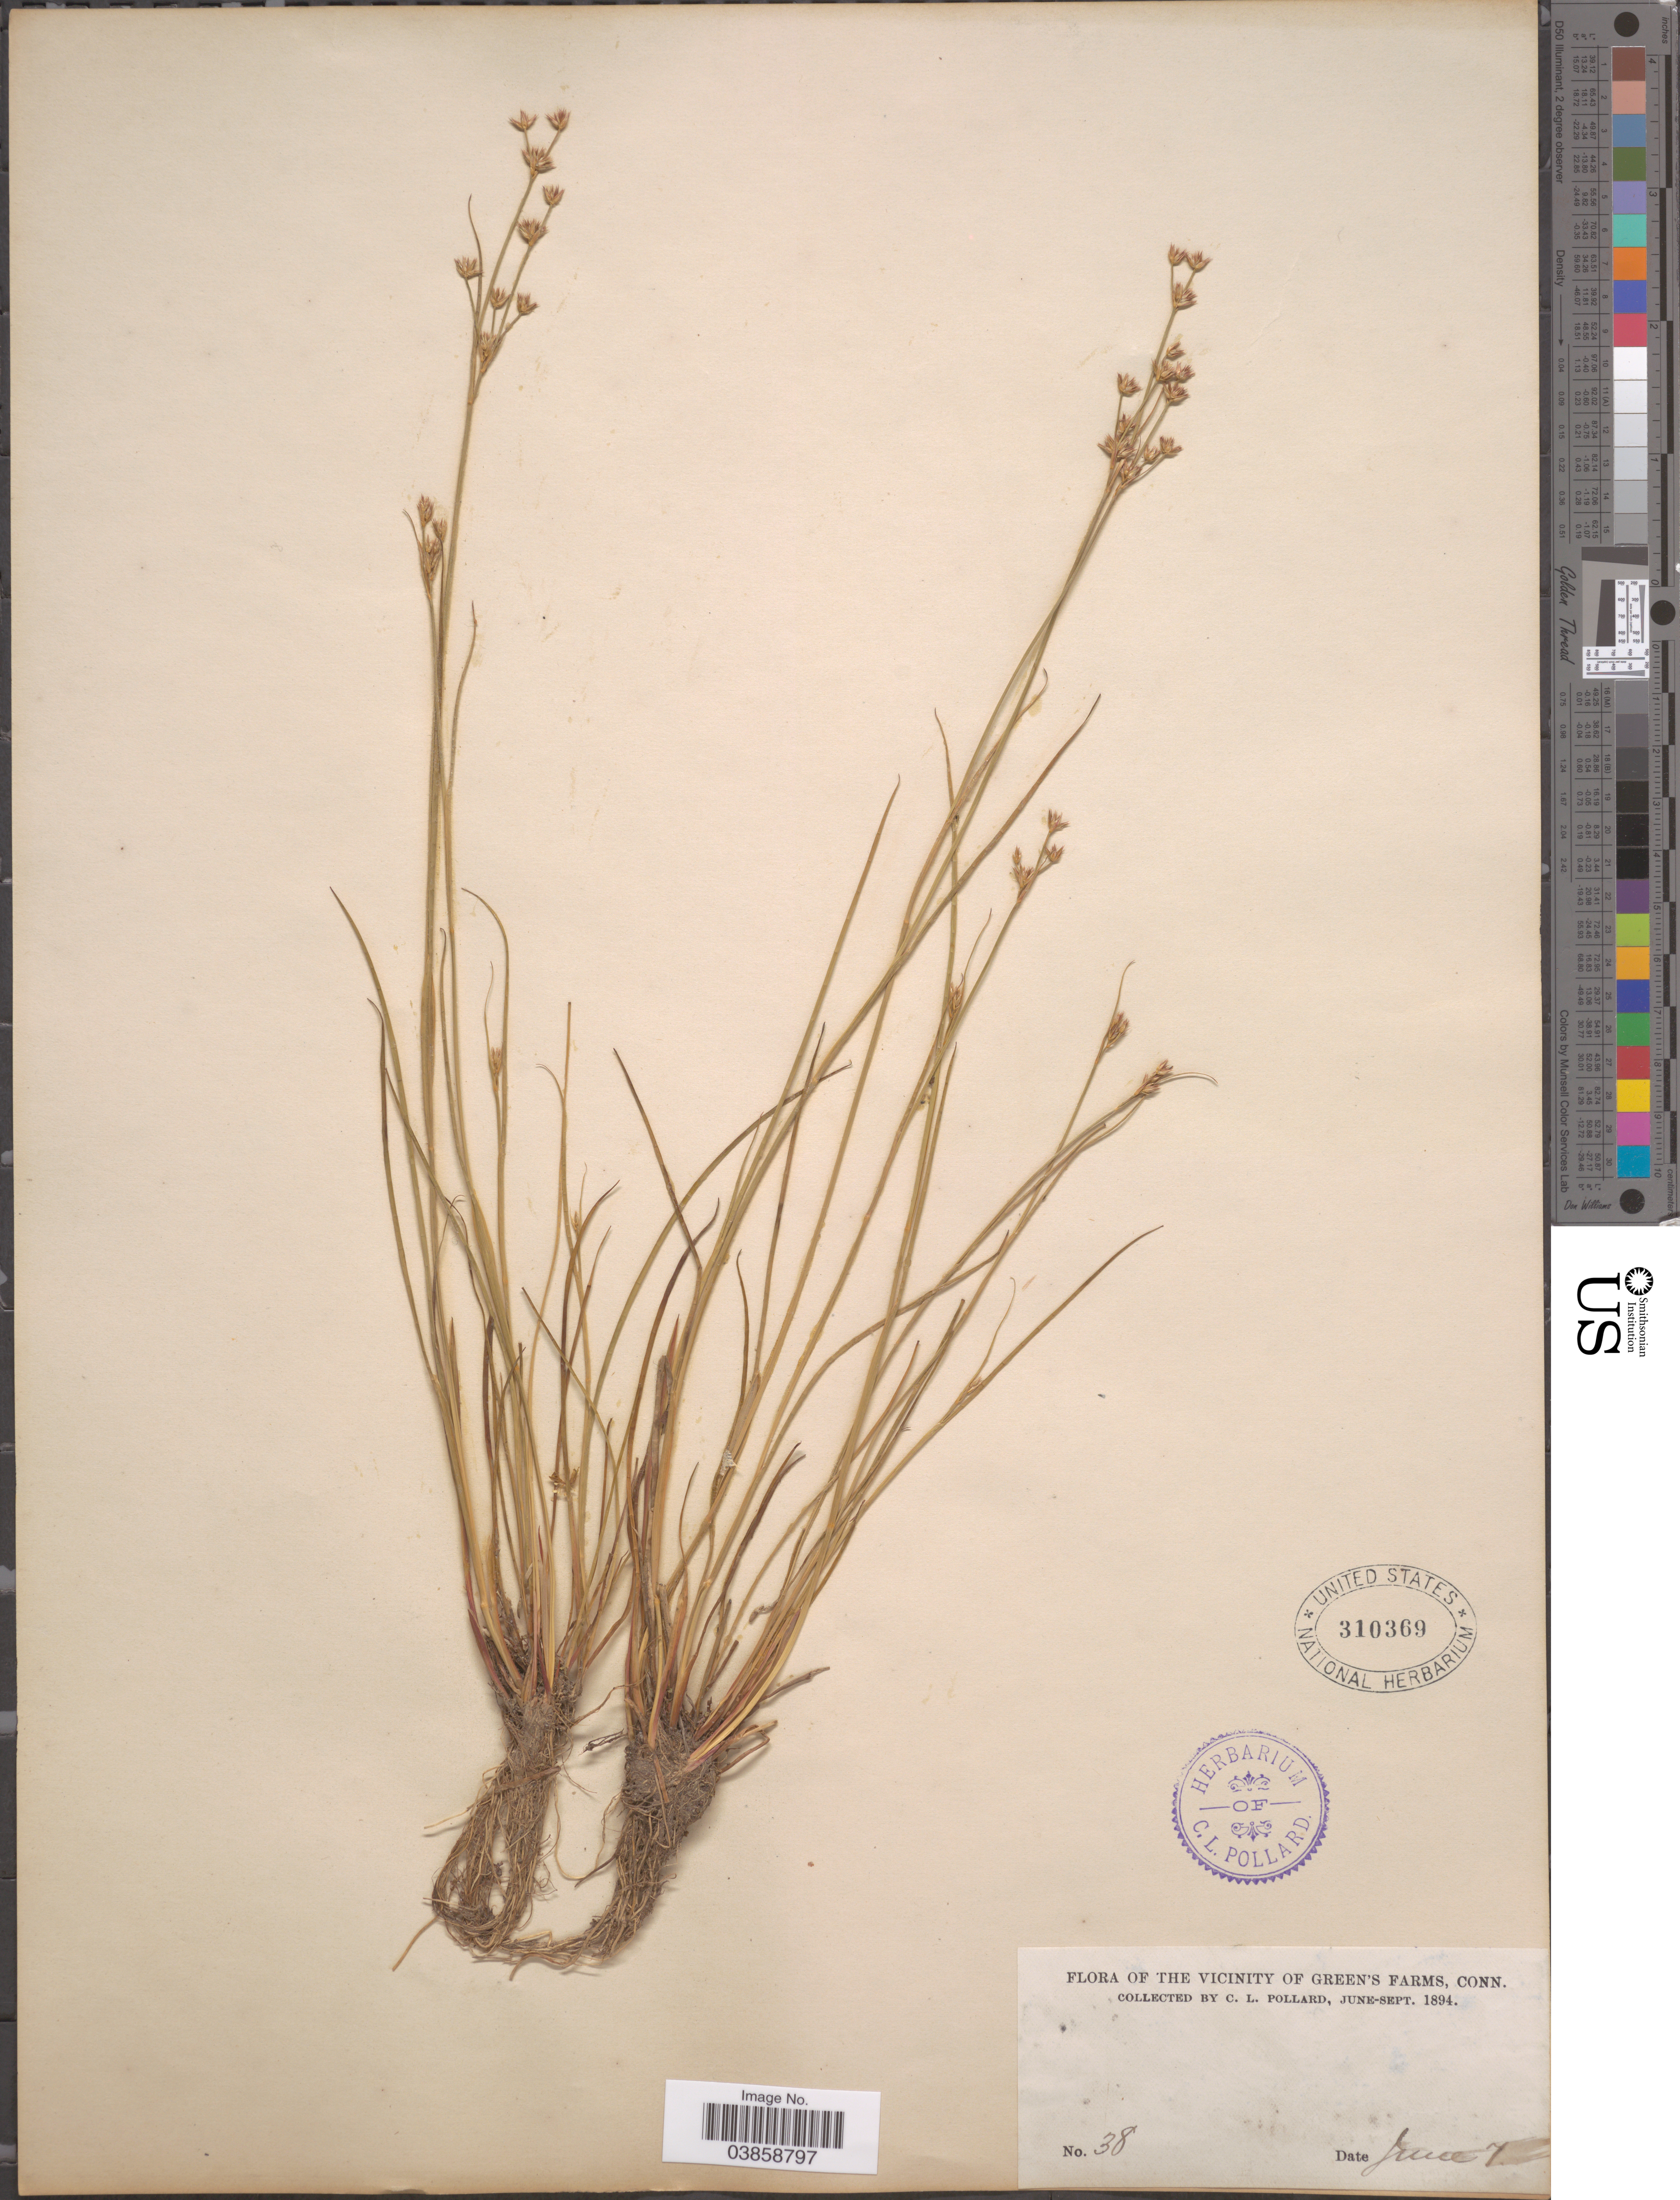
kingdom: Plantae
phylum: Tracheophyta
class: Liliopsida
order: Poales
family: Juncaceae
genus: Juncus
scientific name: Juncus sp.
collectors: C. L. Pollard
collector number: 38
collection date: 1894-06-07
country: United States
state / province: Connecticut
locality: The vicinity of Green's Farms.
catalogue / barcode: US 310369